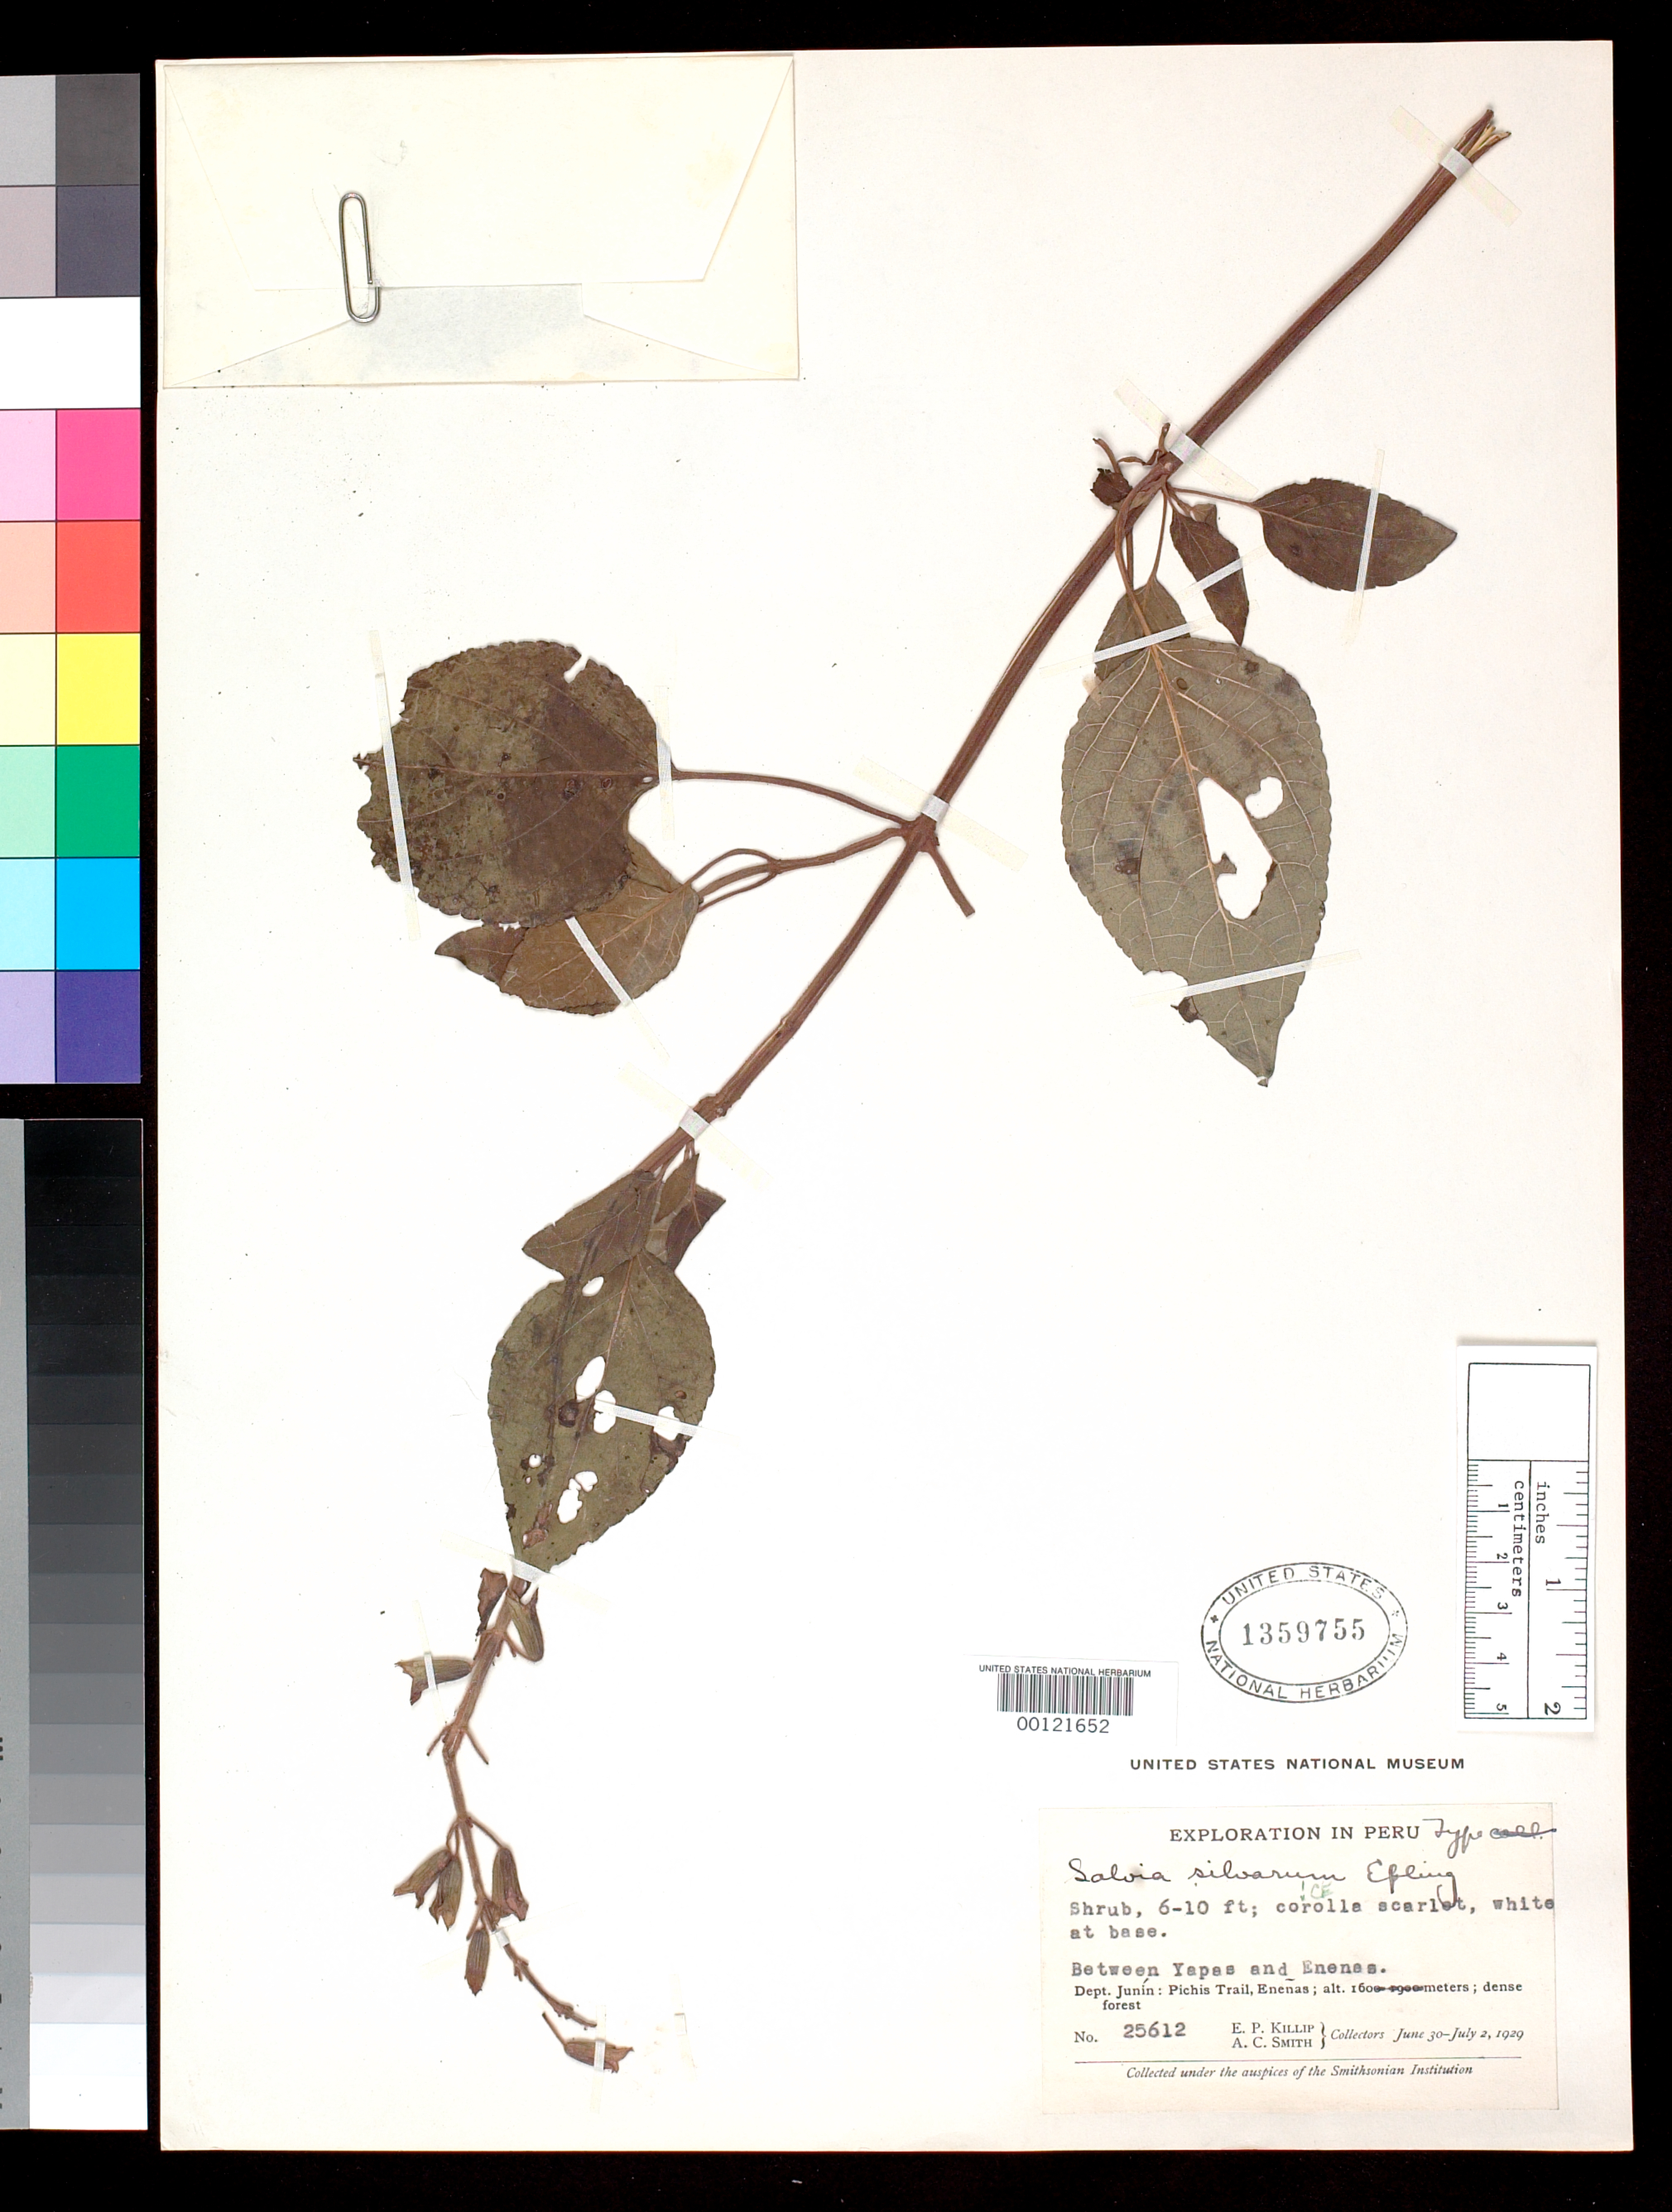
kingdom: Plantae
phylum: Tracheophyta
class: Magnoliopsida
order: Lamiales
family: Lamiaceae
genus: Salvia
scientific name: Salvia silvarum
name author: Epling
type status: Holotype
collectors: E. P. Killip & A. C. Smith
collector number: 25612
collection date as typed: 30 Jun 1929 to 02 Jul 1929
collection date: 1929-06-30/1929-07-02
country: Peru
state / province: Junín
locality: Pichis Trail, Enenas.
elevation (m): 160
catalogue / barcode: US 1359755